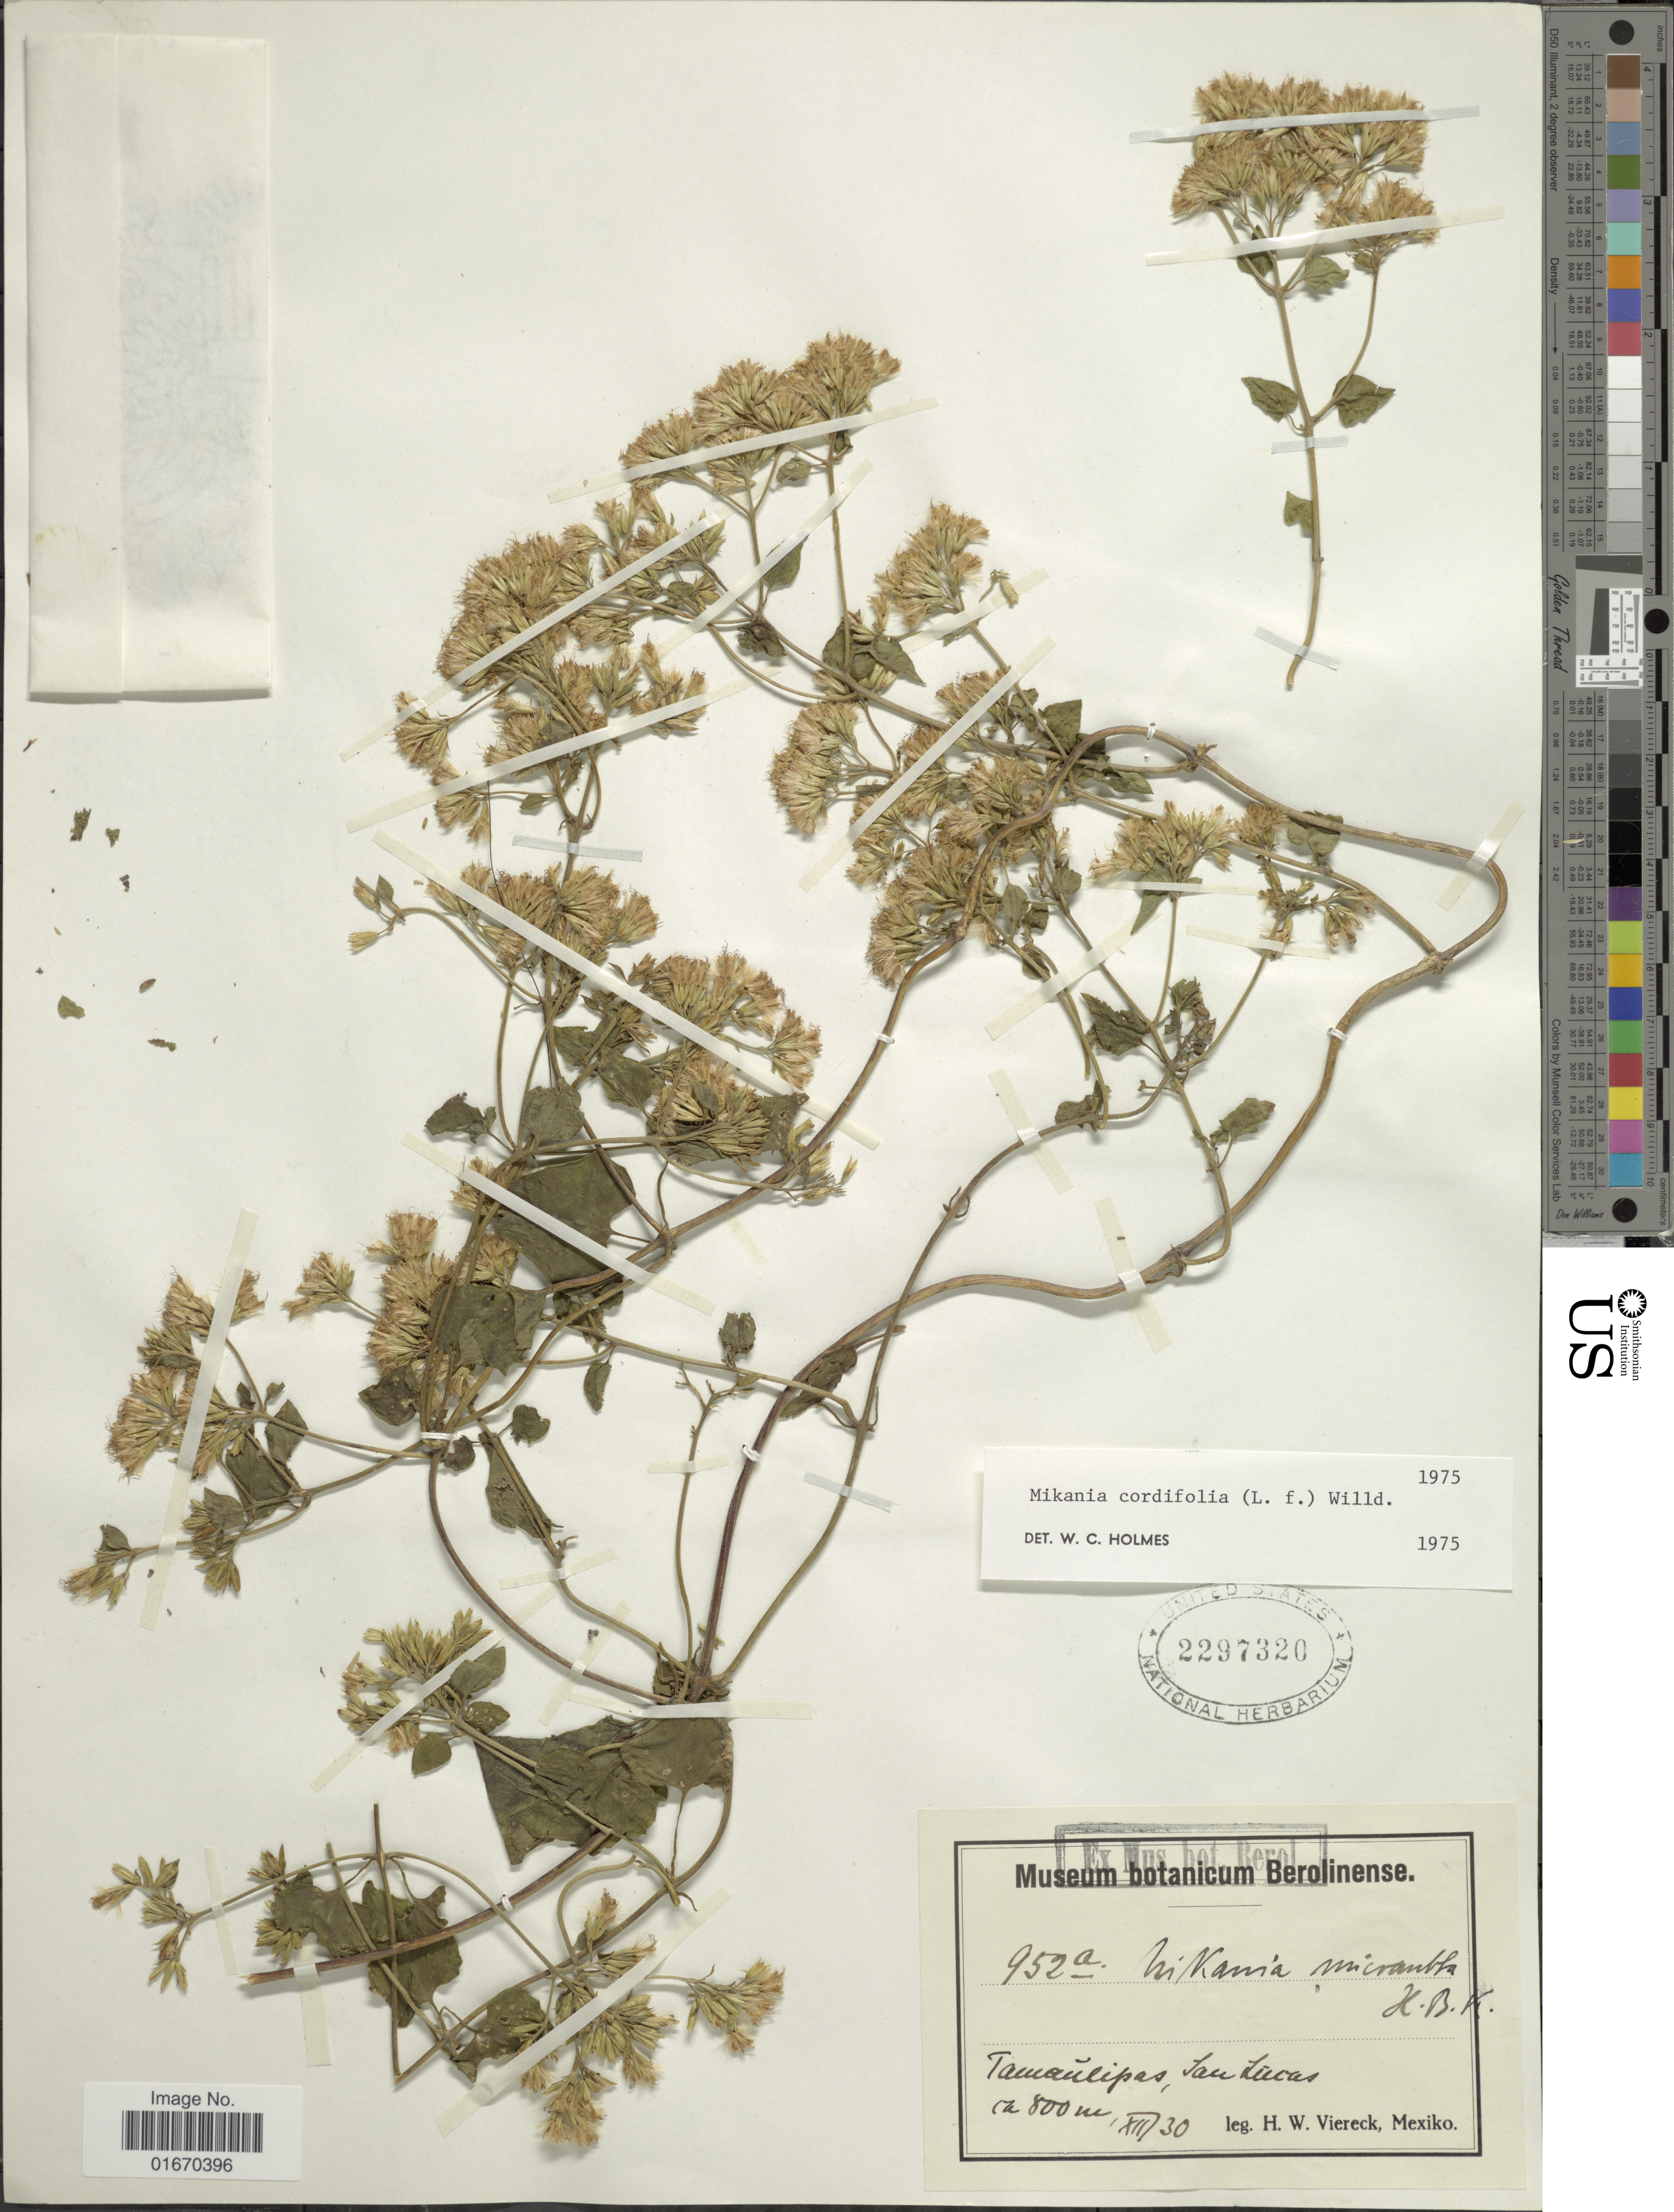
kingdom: Plantae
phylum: Tracheophyta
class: Magnoliopsida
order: Asterales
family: Asteraceae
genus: Mikania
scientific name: Mikania cordifolia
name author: Kunth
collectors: H. W. Viereck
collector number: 952a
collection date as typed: Transcribed d/m/y: /12/30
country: Mexico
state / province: Tamaulipas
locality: San Lucas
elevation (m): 800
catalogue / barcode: US 2297320